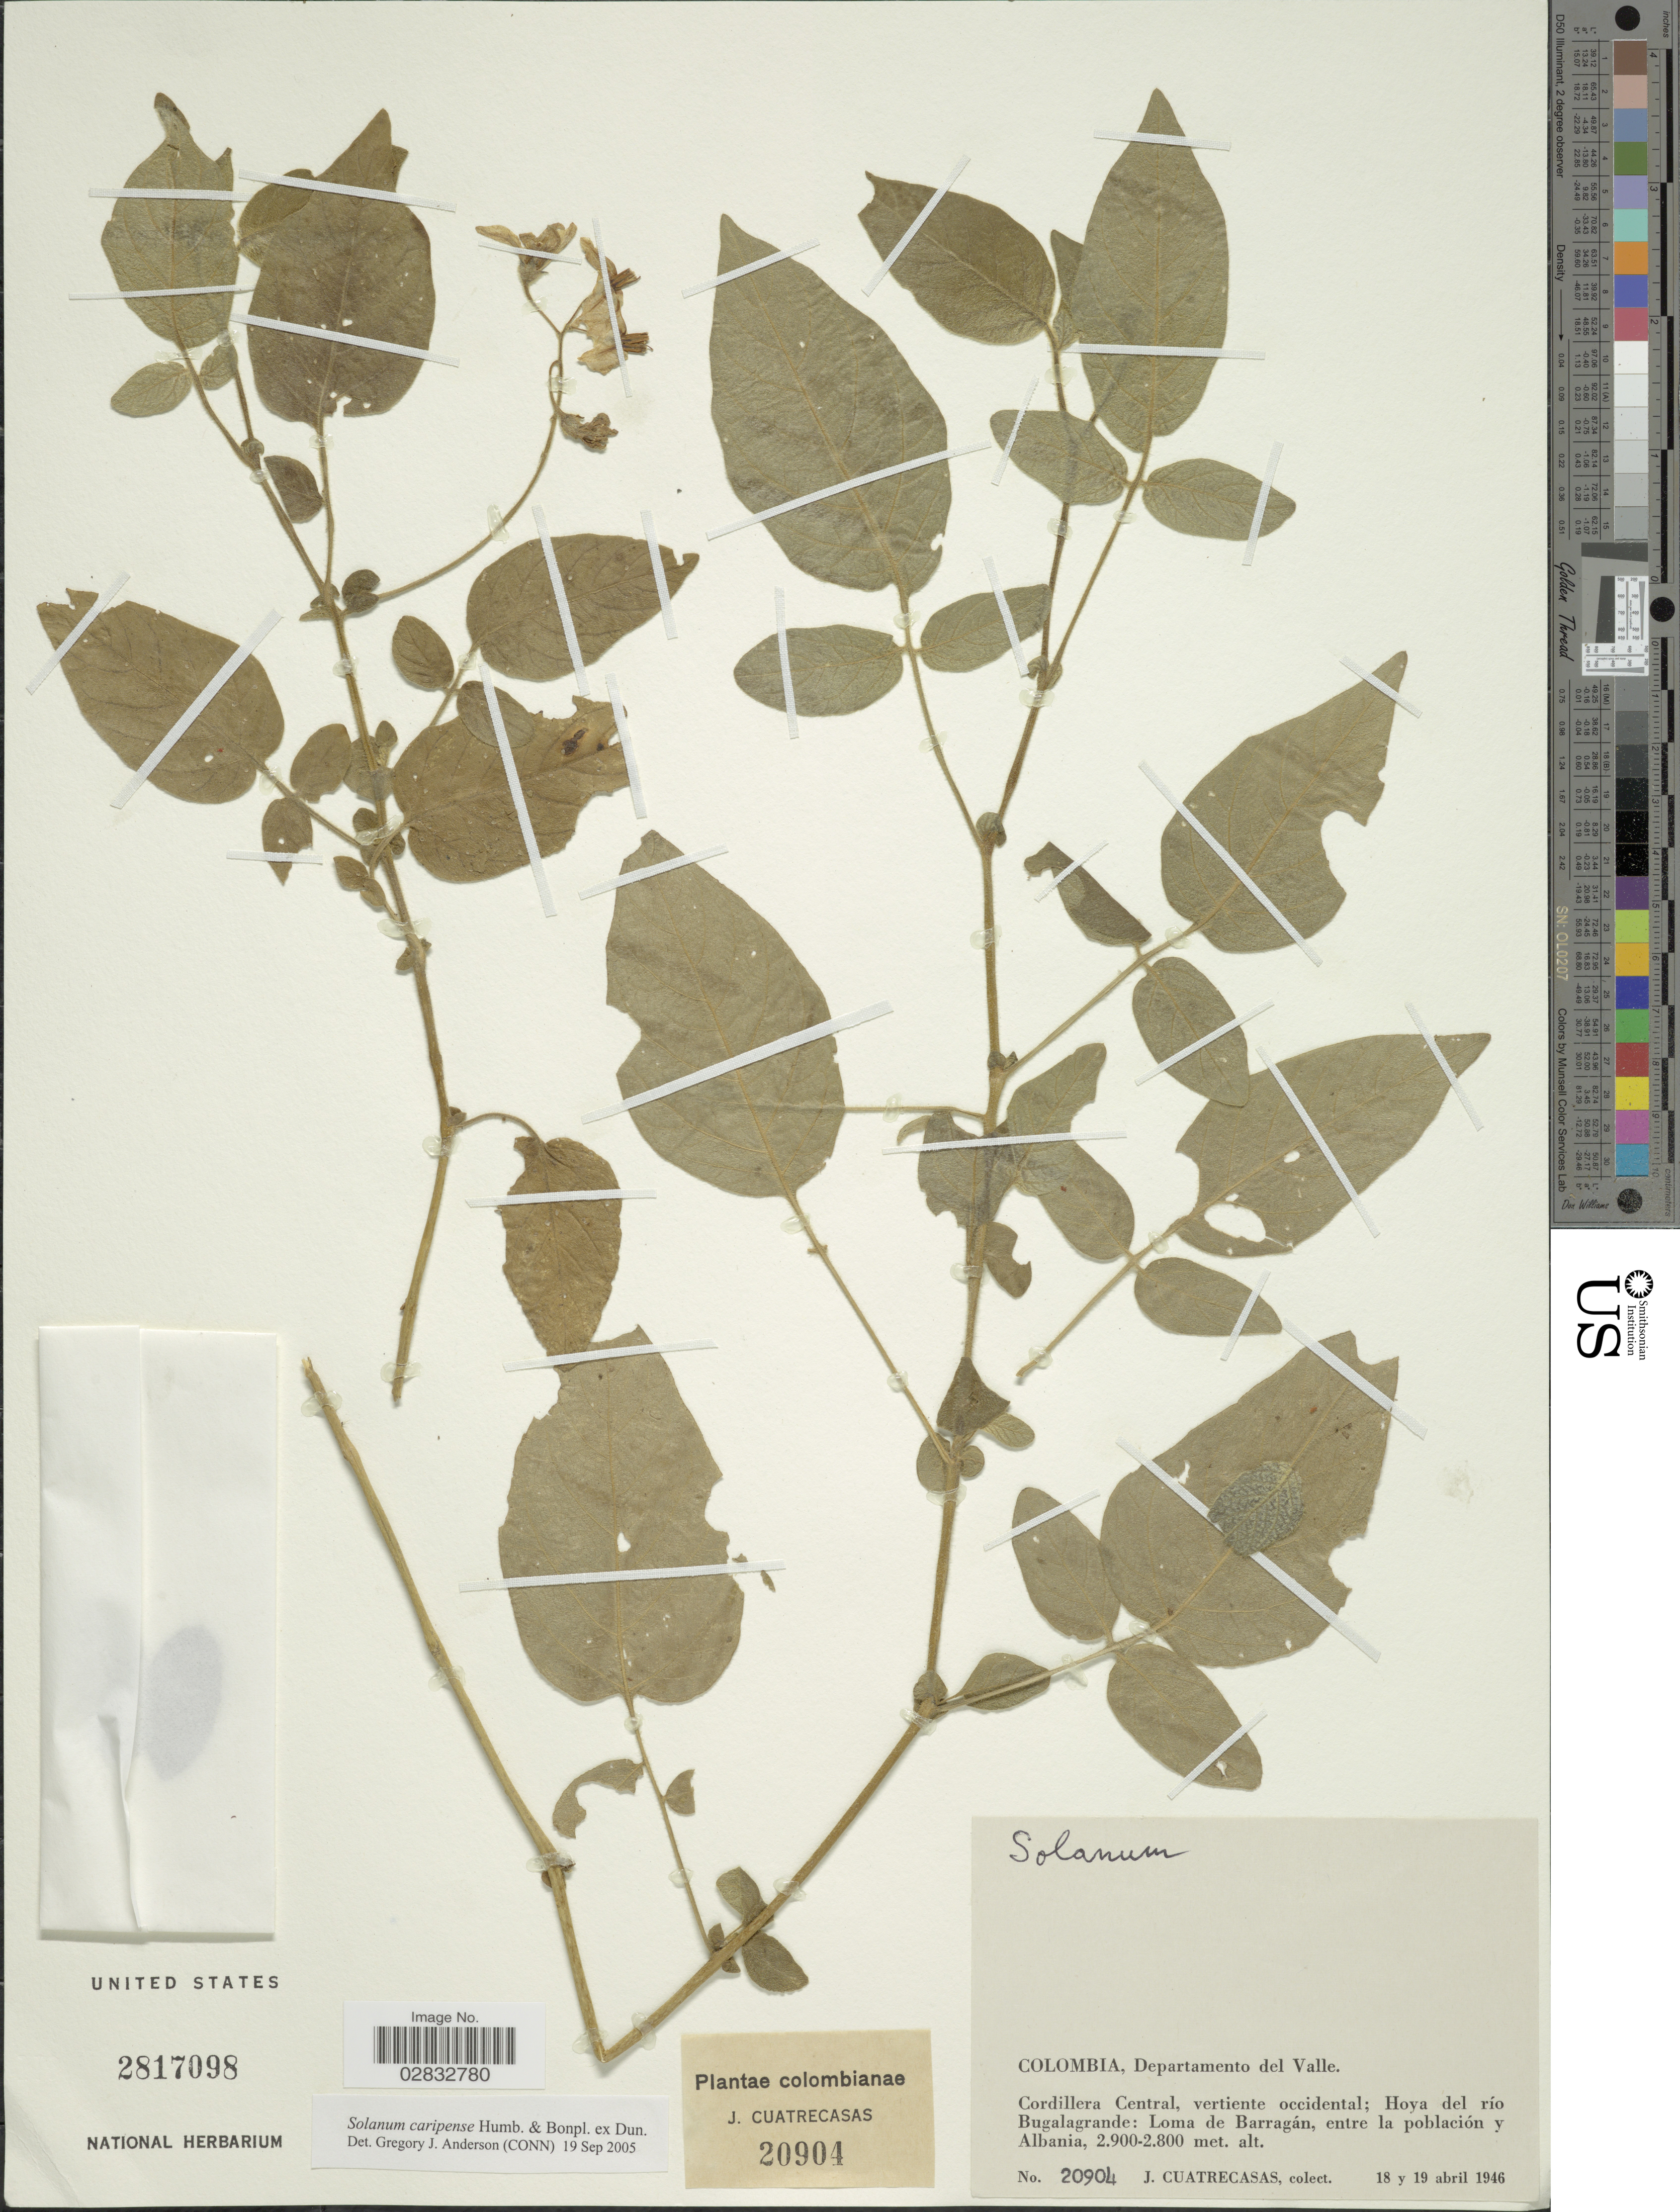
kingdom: Plantae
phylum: Tracheophyta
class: Magnoliopsida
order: Solanales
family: Solanaceae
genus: Solanum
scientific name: Solanum caripense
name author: Humb. & Bonpl. ex Dunal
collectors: J. Cuatrecasas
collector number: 20904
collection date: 1946-04-18/1946-04-19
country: Colombia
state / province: Valle del Cauca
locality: Departamento del Valle. Cordillera Central, vertiente occidental; Hoya del río Bugalagrande: Loma de Barragán, entre la población y Albania.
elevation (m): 2800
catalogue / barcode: US 2817098